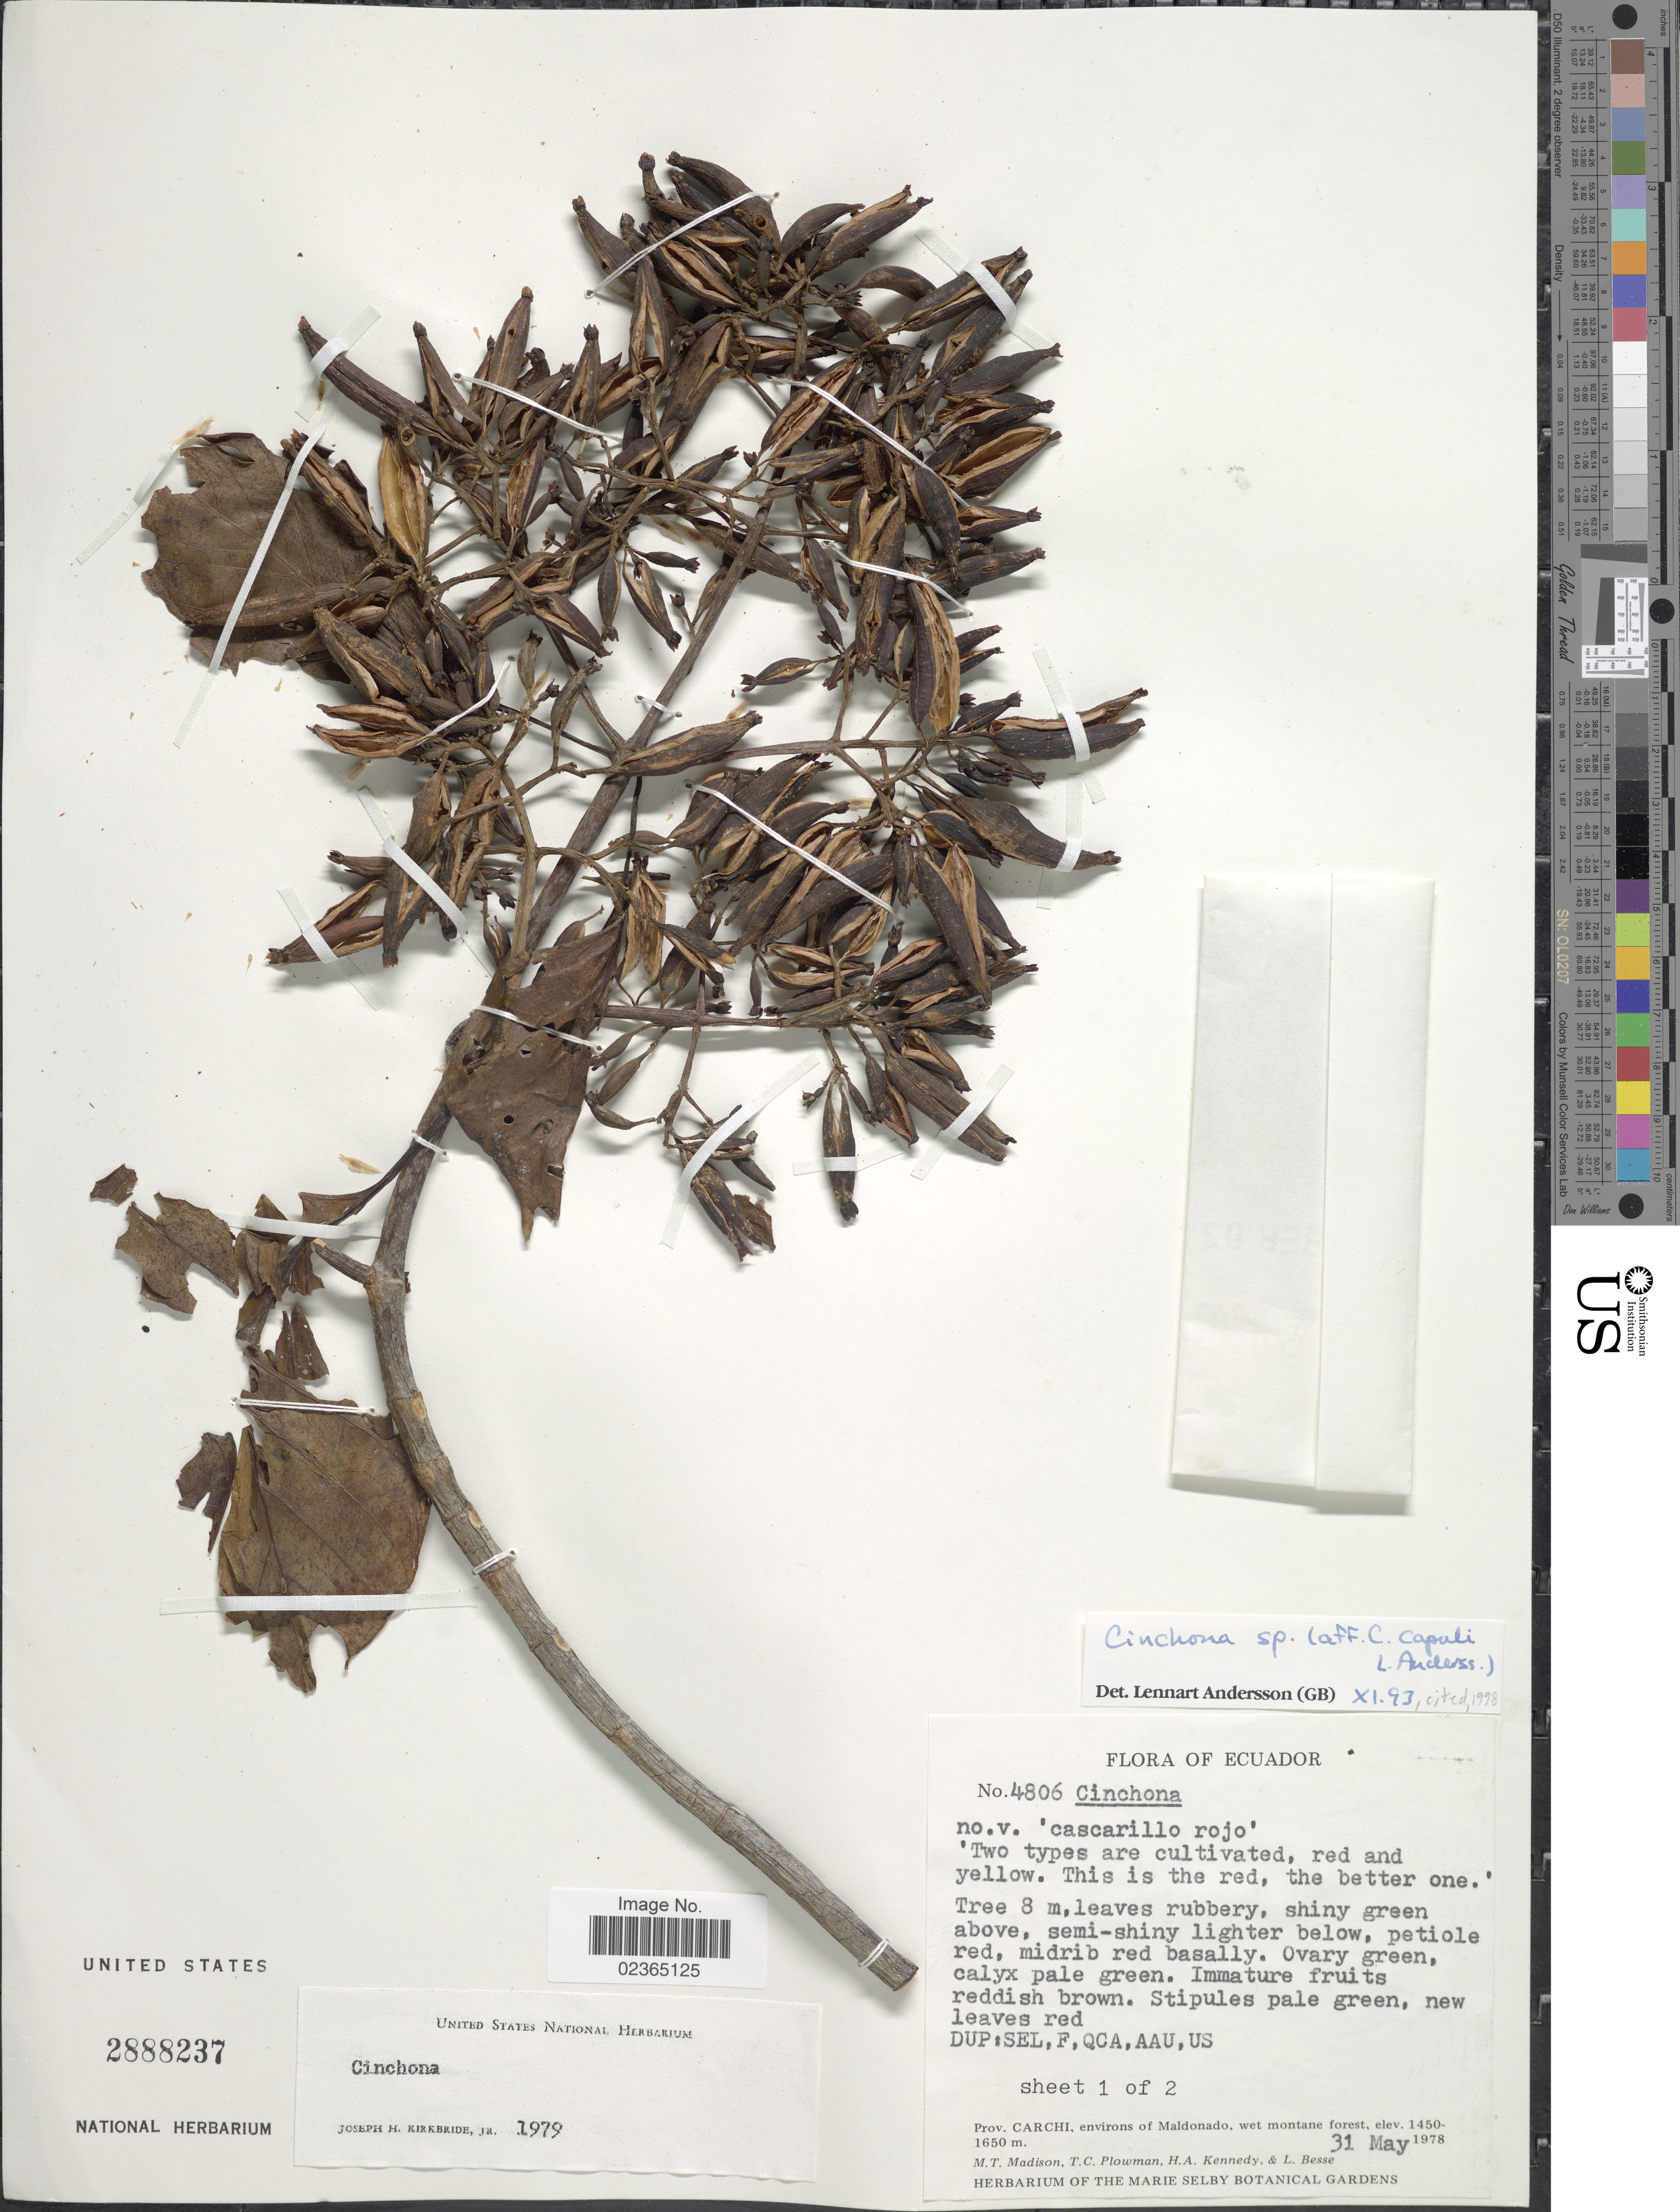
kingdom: Plantae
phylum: Tracheophyta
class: Magnoliopsida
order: Gentianales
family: Rubiaceae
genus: Cinchona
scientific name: Cinchona sp.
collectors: M. T. Madison, T. Plowman, H. Kennedy & L. Besse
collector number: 4806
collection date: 1978-05-31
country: Ecuador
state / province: Carchi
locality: Environs of Maldonado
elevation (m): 1450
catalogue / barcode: US 2888237